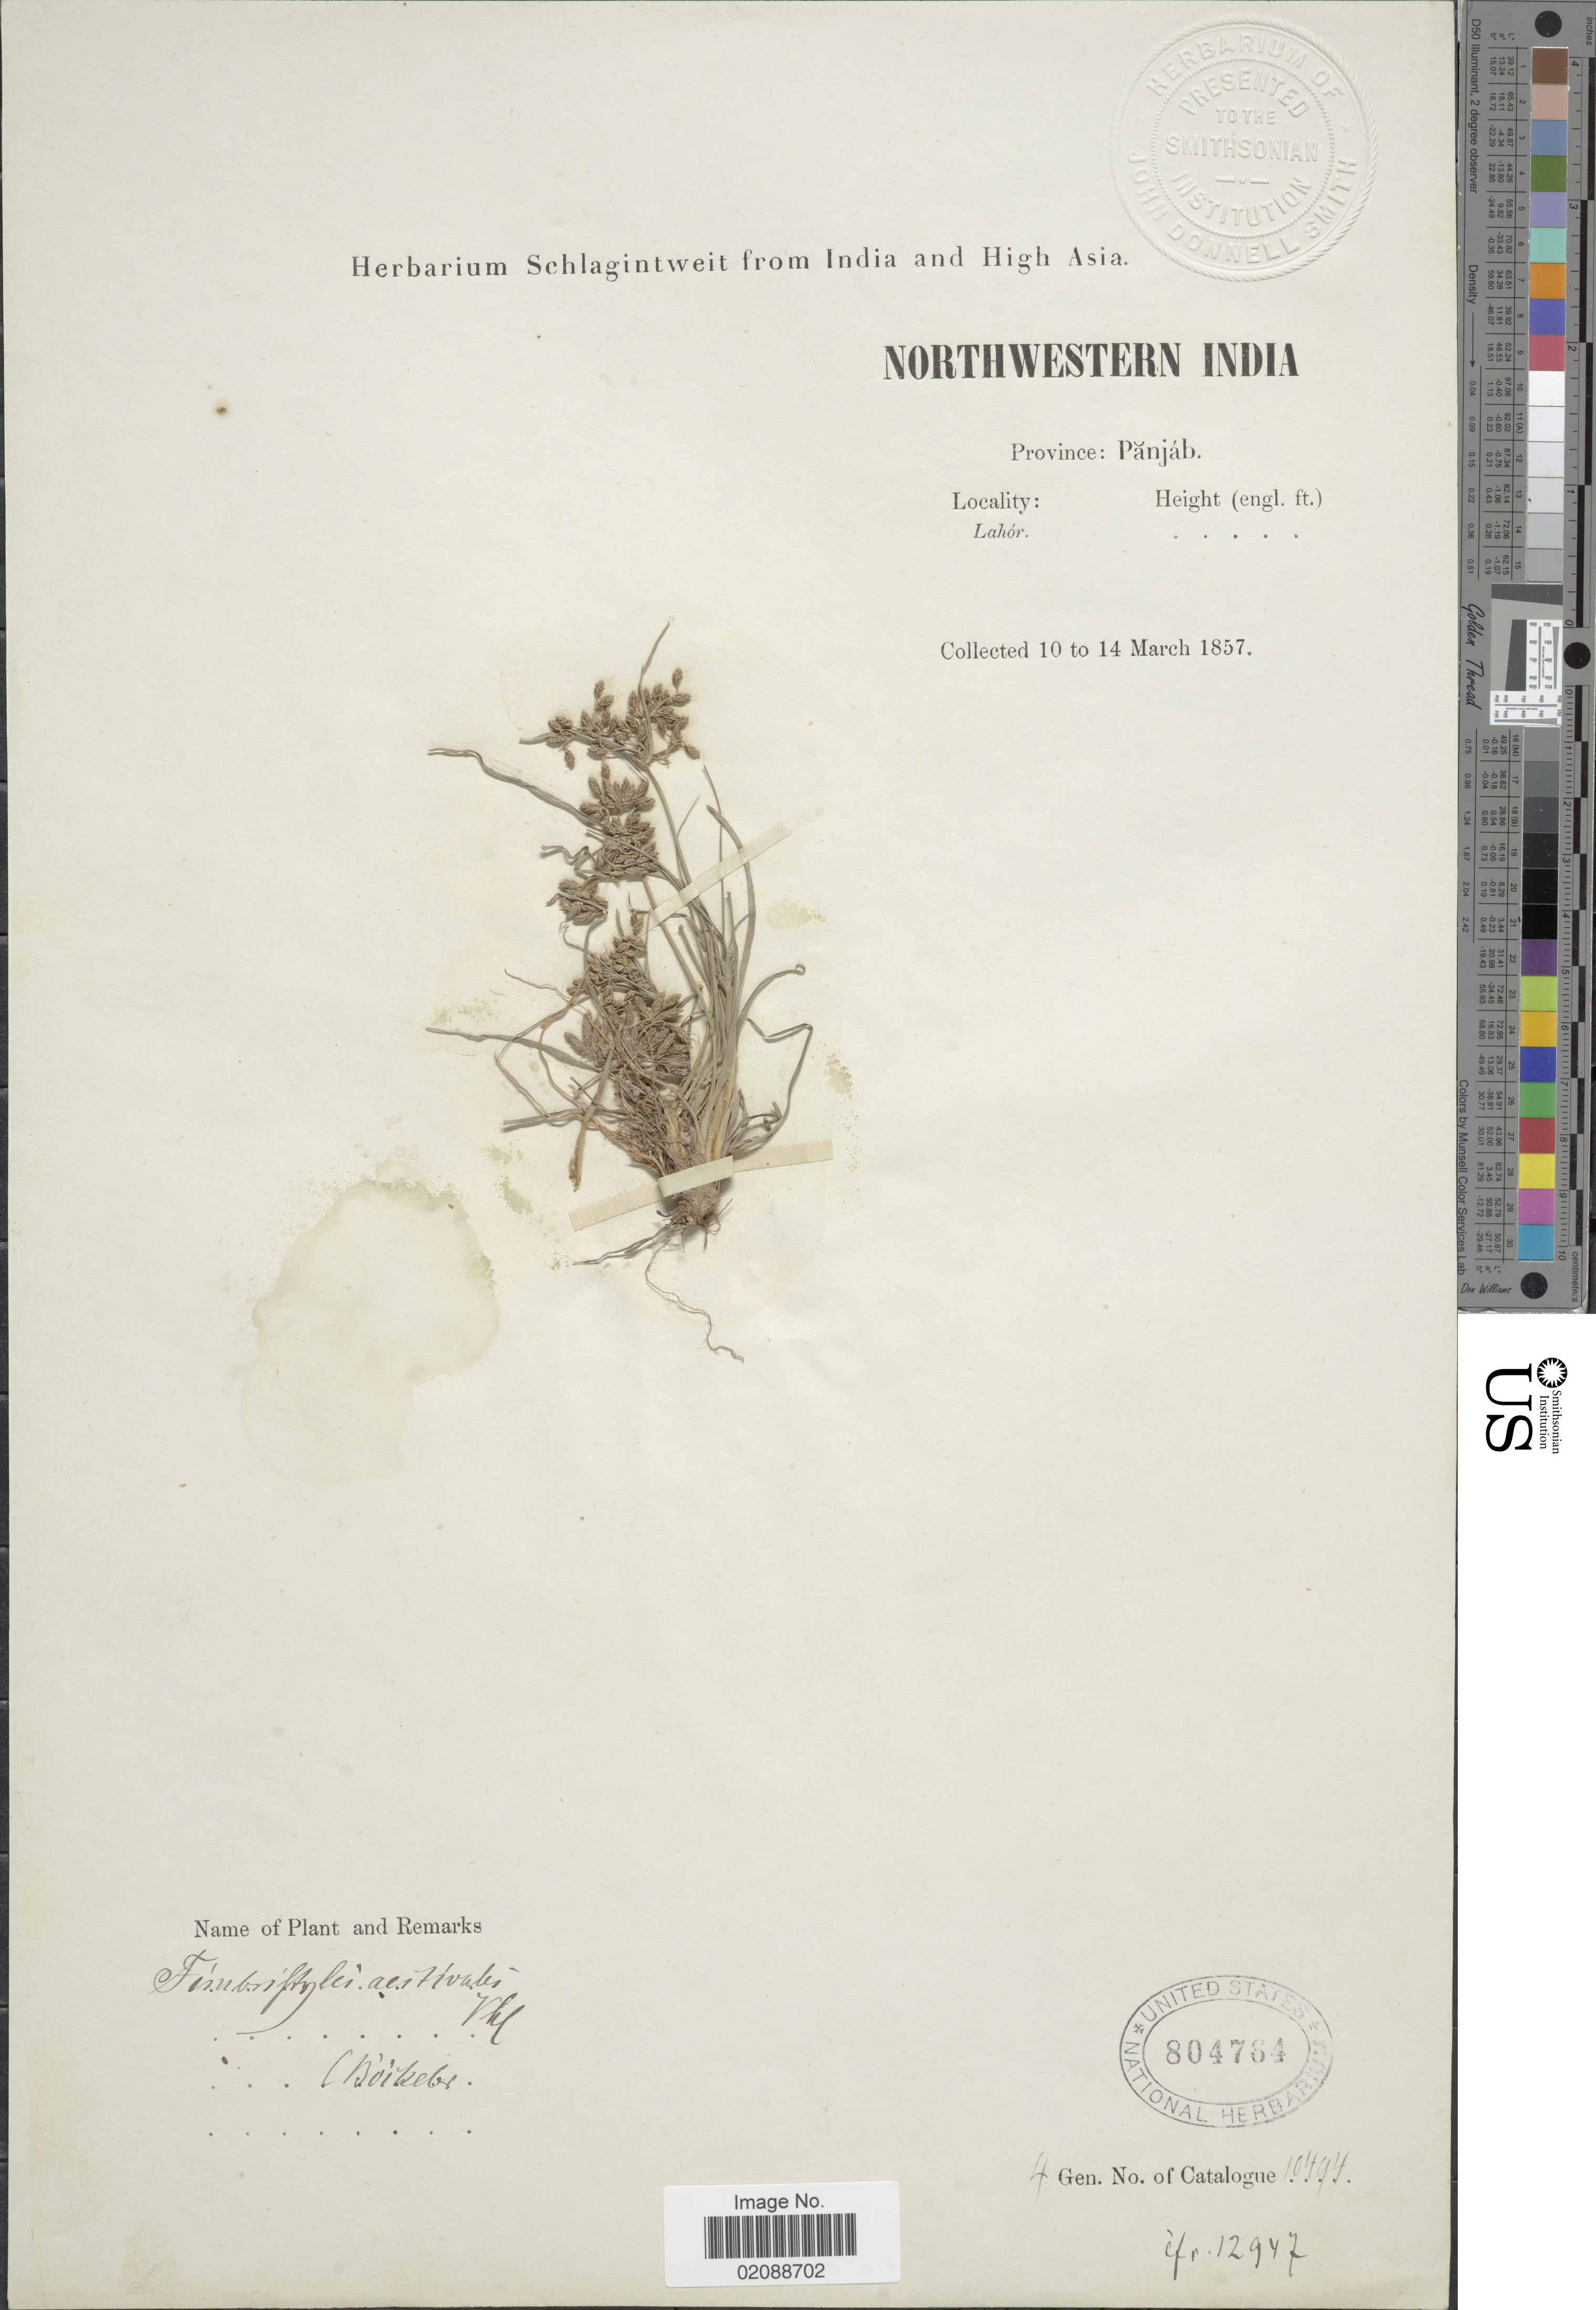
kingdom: Plantae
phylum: Tracheophyta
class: Liliopsida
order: Poales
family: Cyperaceae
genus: Fimbristylis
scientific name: Fimbristylis aestivalis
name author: (Retz.) Vahl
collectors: ex herb. Schlagintweit from India and High Asia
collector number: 10494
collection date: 1857-03-10/1857-03-14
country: India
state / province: Punjab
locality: Northwestern India, Province: Panjab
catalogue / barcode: US 804764